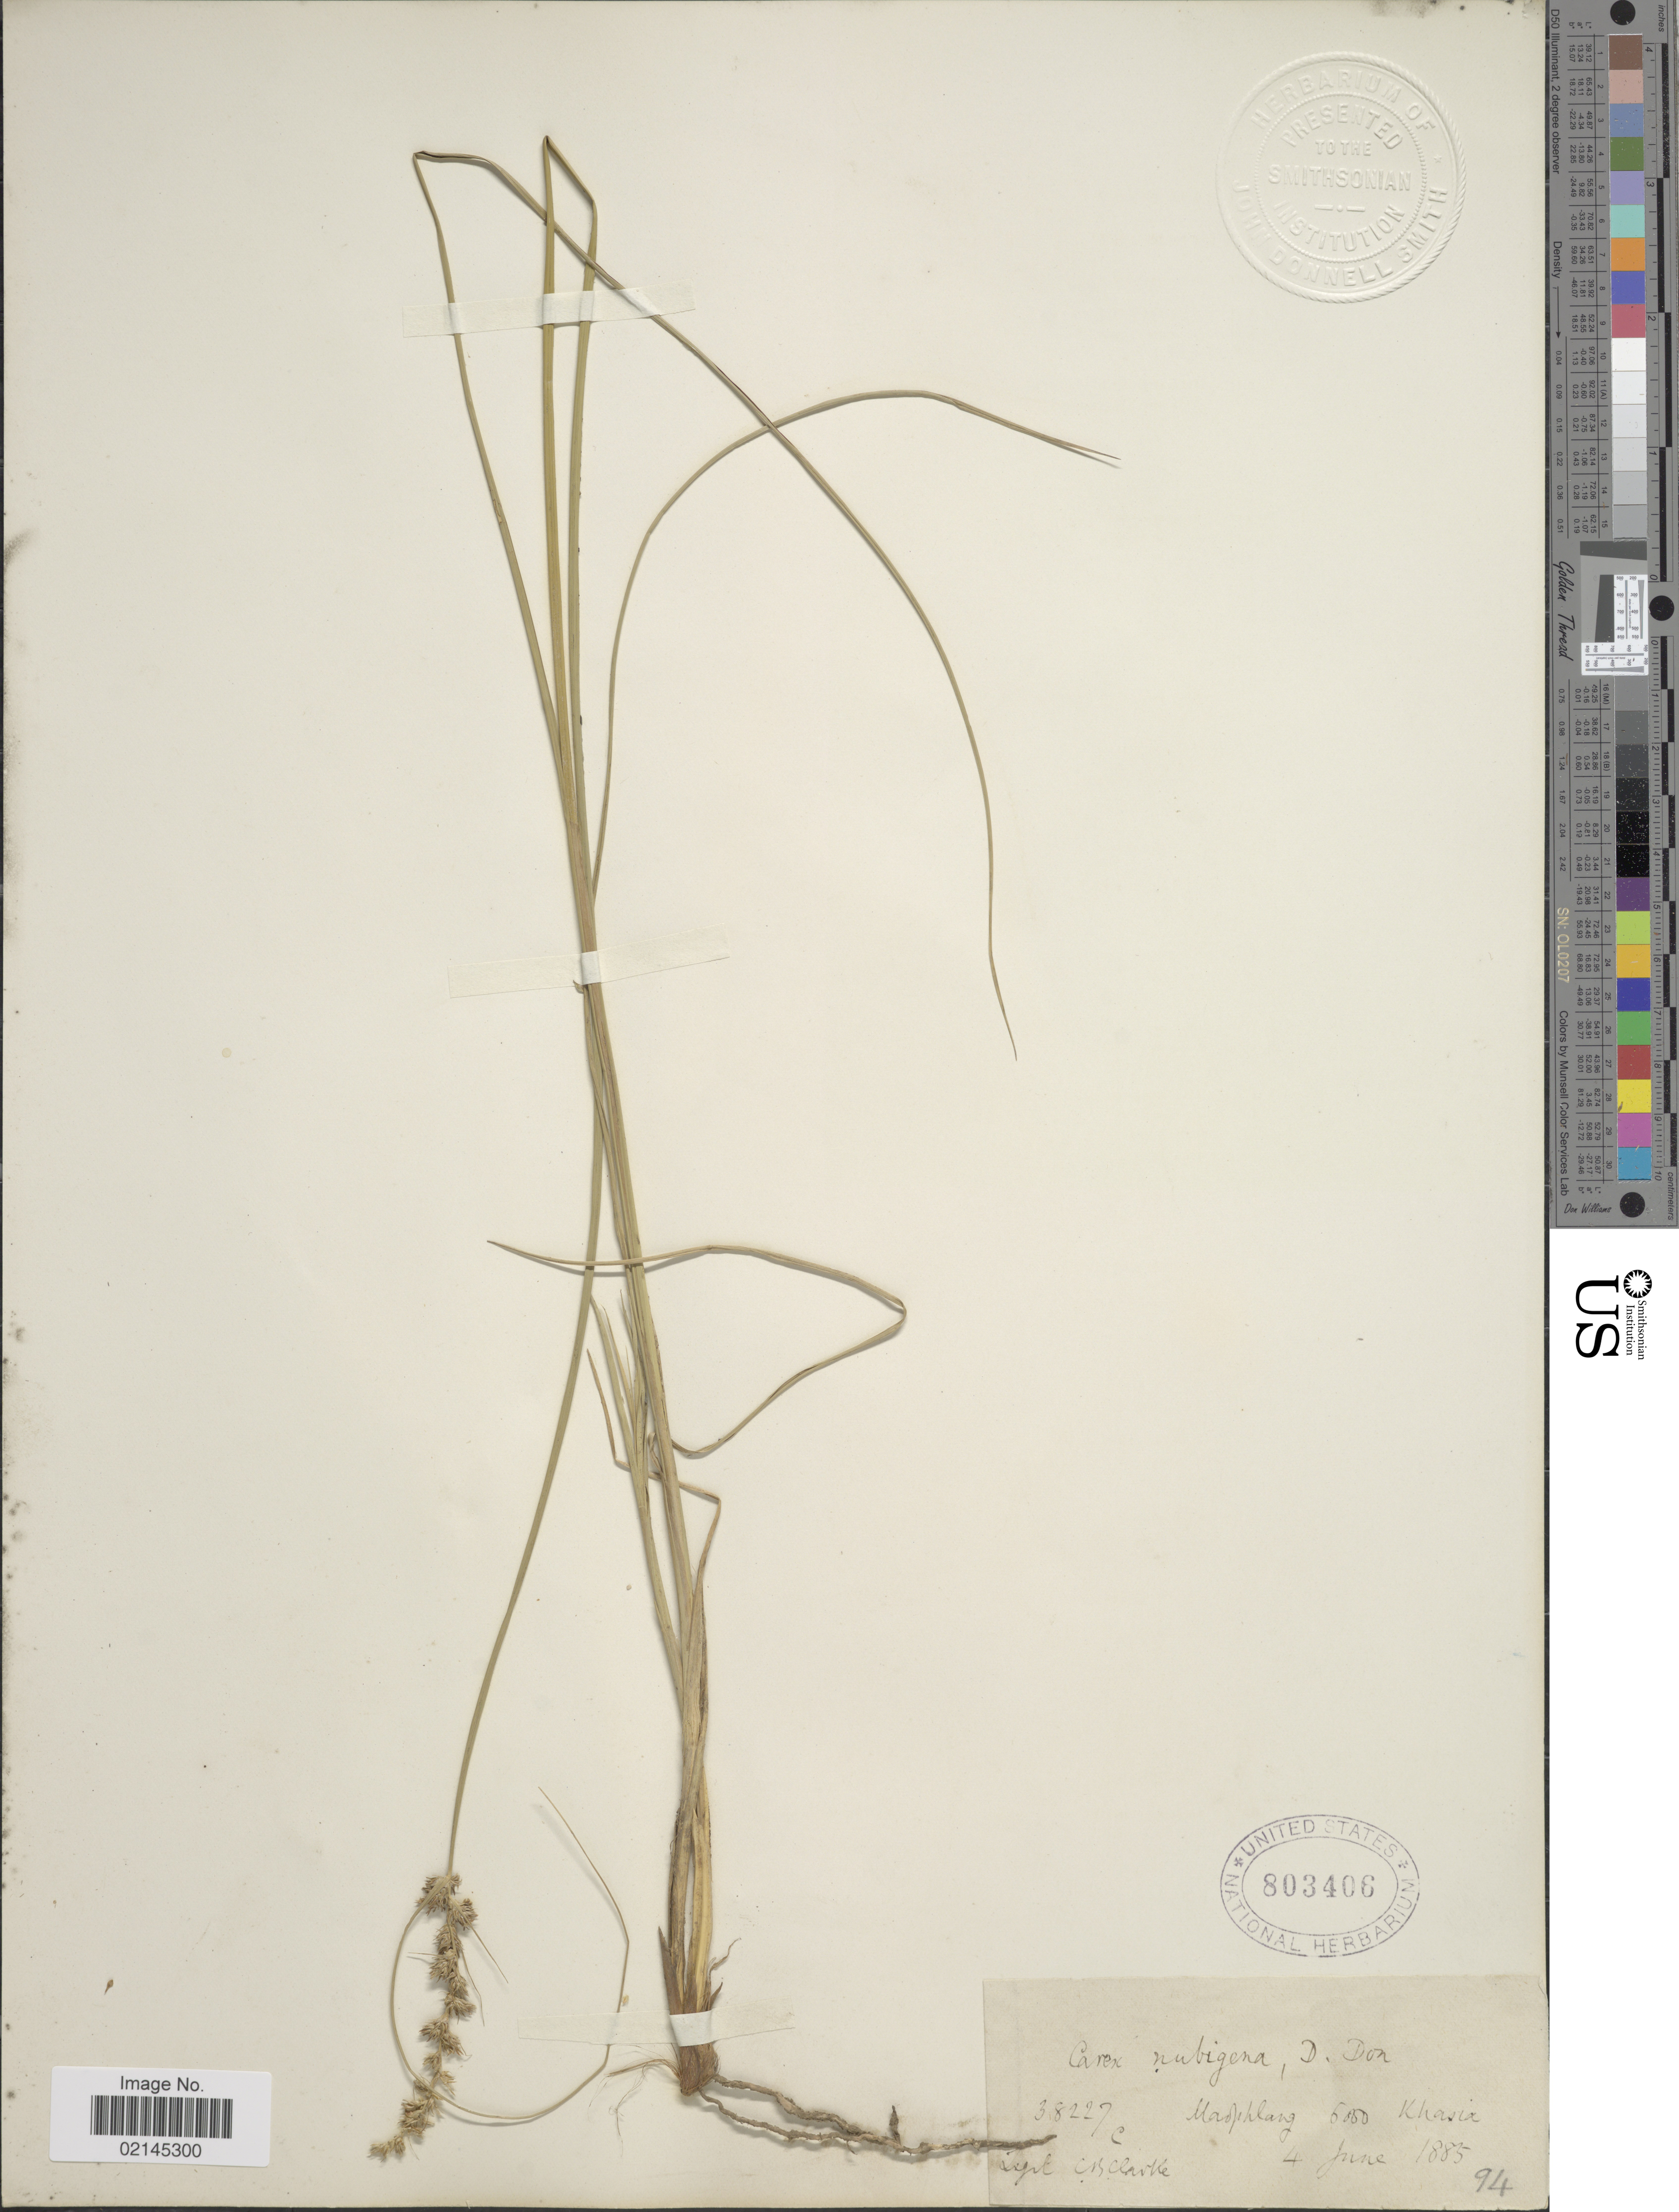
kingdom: Plantae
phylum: Tracheophyta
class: Liliopsida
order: Poales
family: Cyperaceae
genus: Carex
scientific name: Carex nubigena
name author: D. Don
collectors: C. B. Clarke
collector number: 38227C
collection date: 1885-06-04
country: India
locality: Maophlang, Khasia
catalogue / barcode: US 803406